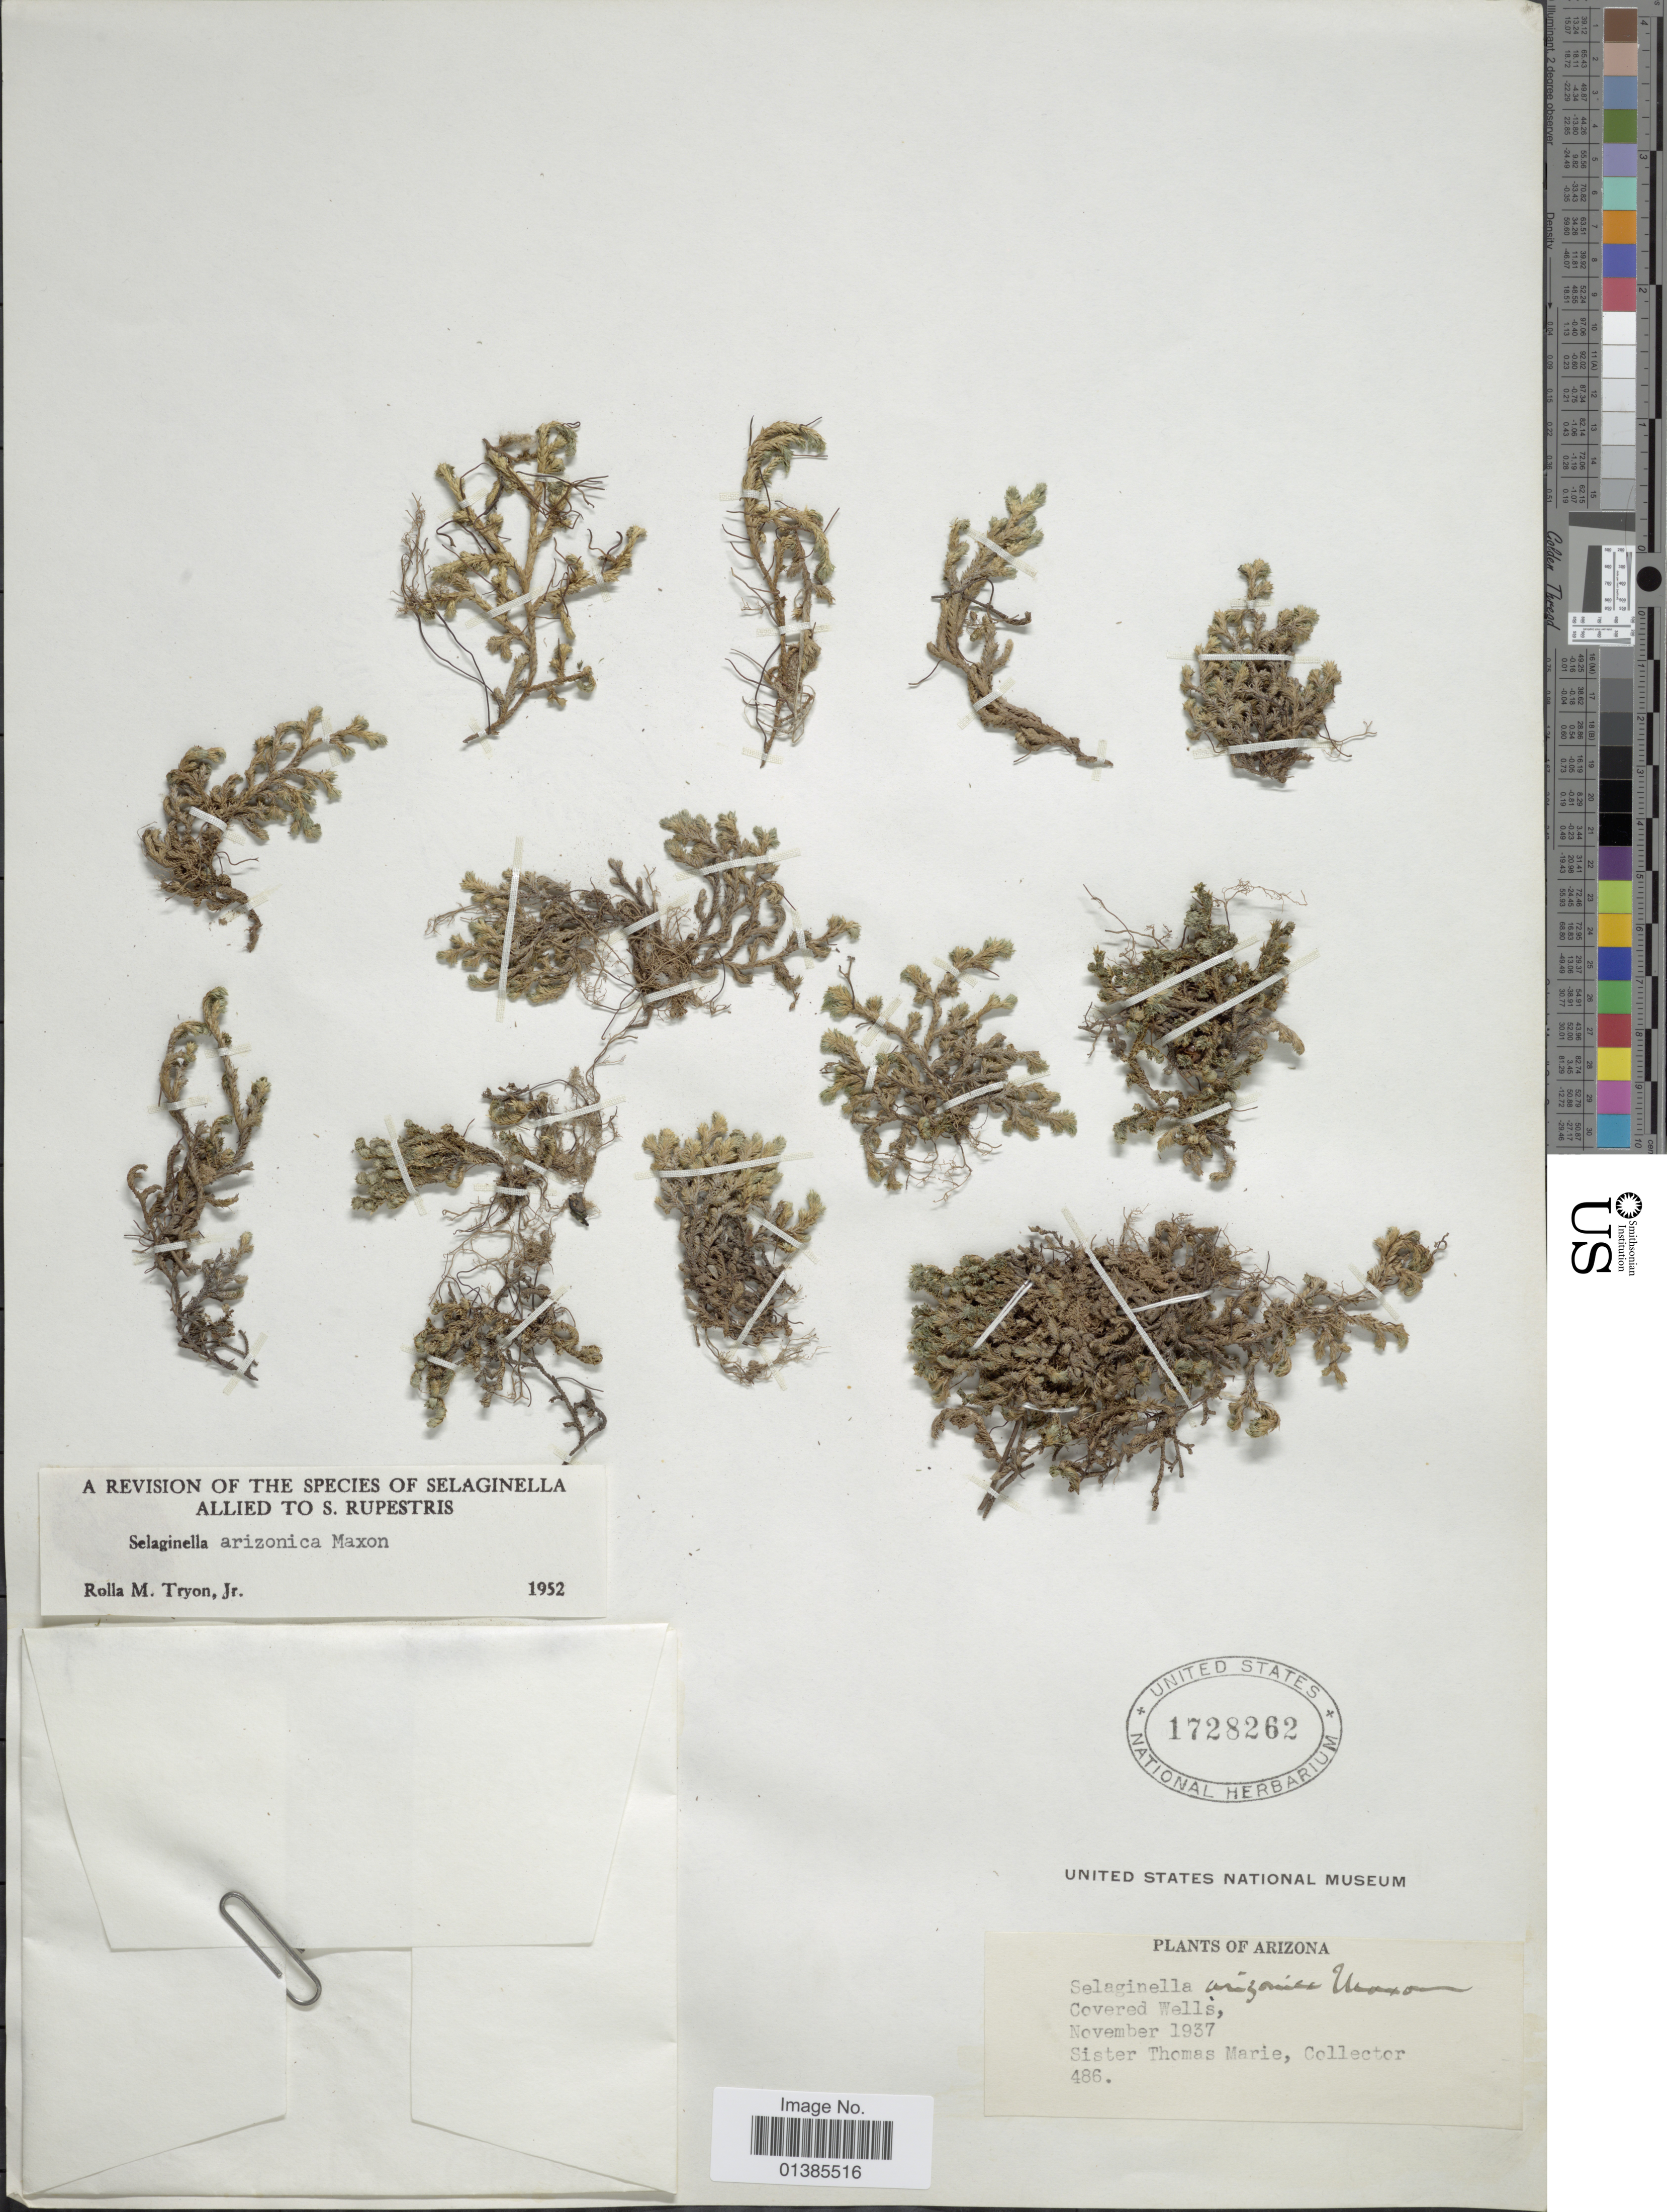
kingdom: Plantae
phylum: Tracheophyta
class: Lycopodiopsida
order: Selaginellales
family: Selaginellaceae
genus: Selaginella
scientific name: Selaginella arizonica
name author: Maxon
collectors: S. Marie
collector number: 486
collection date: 1937-11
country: United States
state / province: Arizona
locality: Covered Wells.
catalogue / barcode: US 1728262